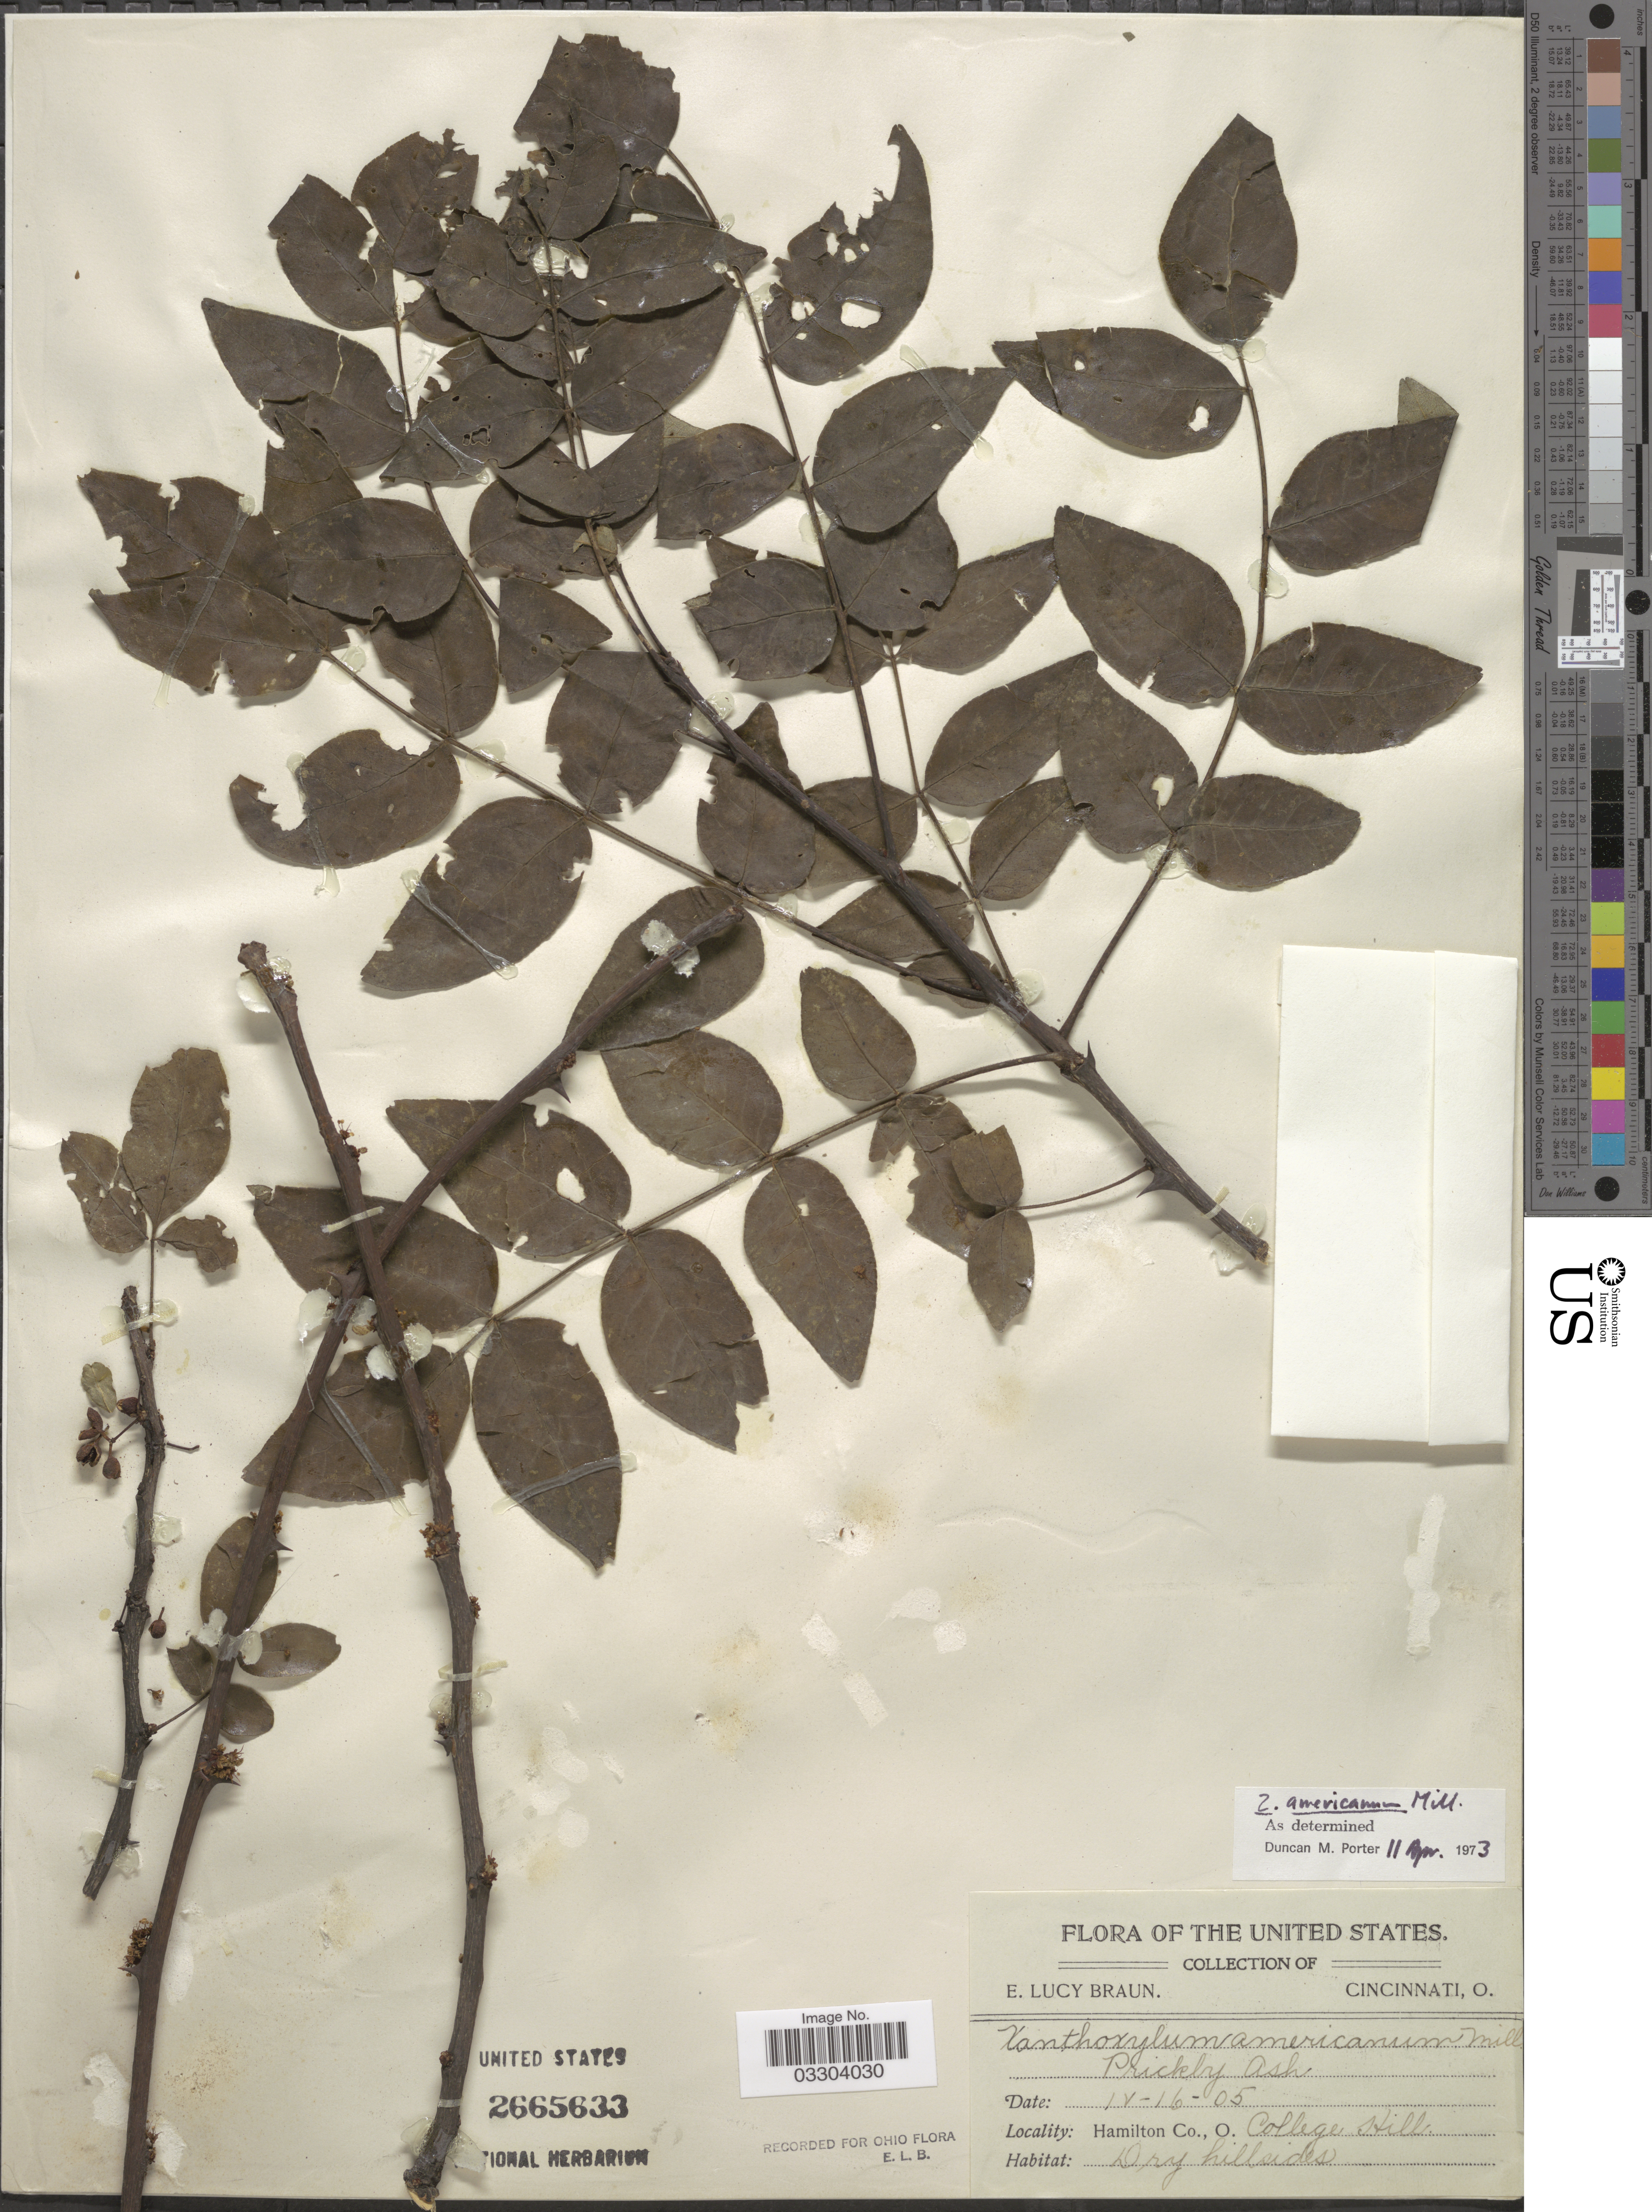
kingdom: Plantae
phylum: Tracheophyta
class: Magnoliopsida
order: Sapindales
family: Rutaceae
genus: Zanthoxylum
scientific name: Zanthoxylum americanum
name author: Mill.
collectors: E. L. Braun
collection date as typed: Transcribed d/m/y: 16/4/5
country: United States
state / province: Ohio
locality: Hamilton Co., College Hill.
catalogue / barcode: US 2665633